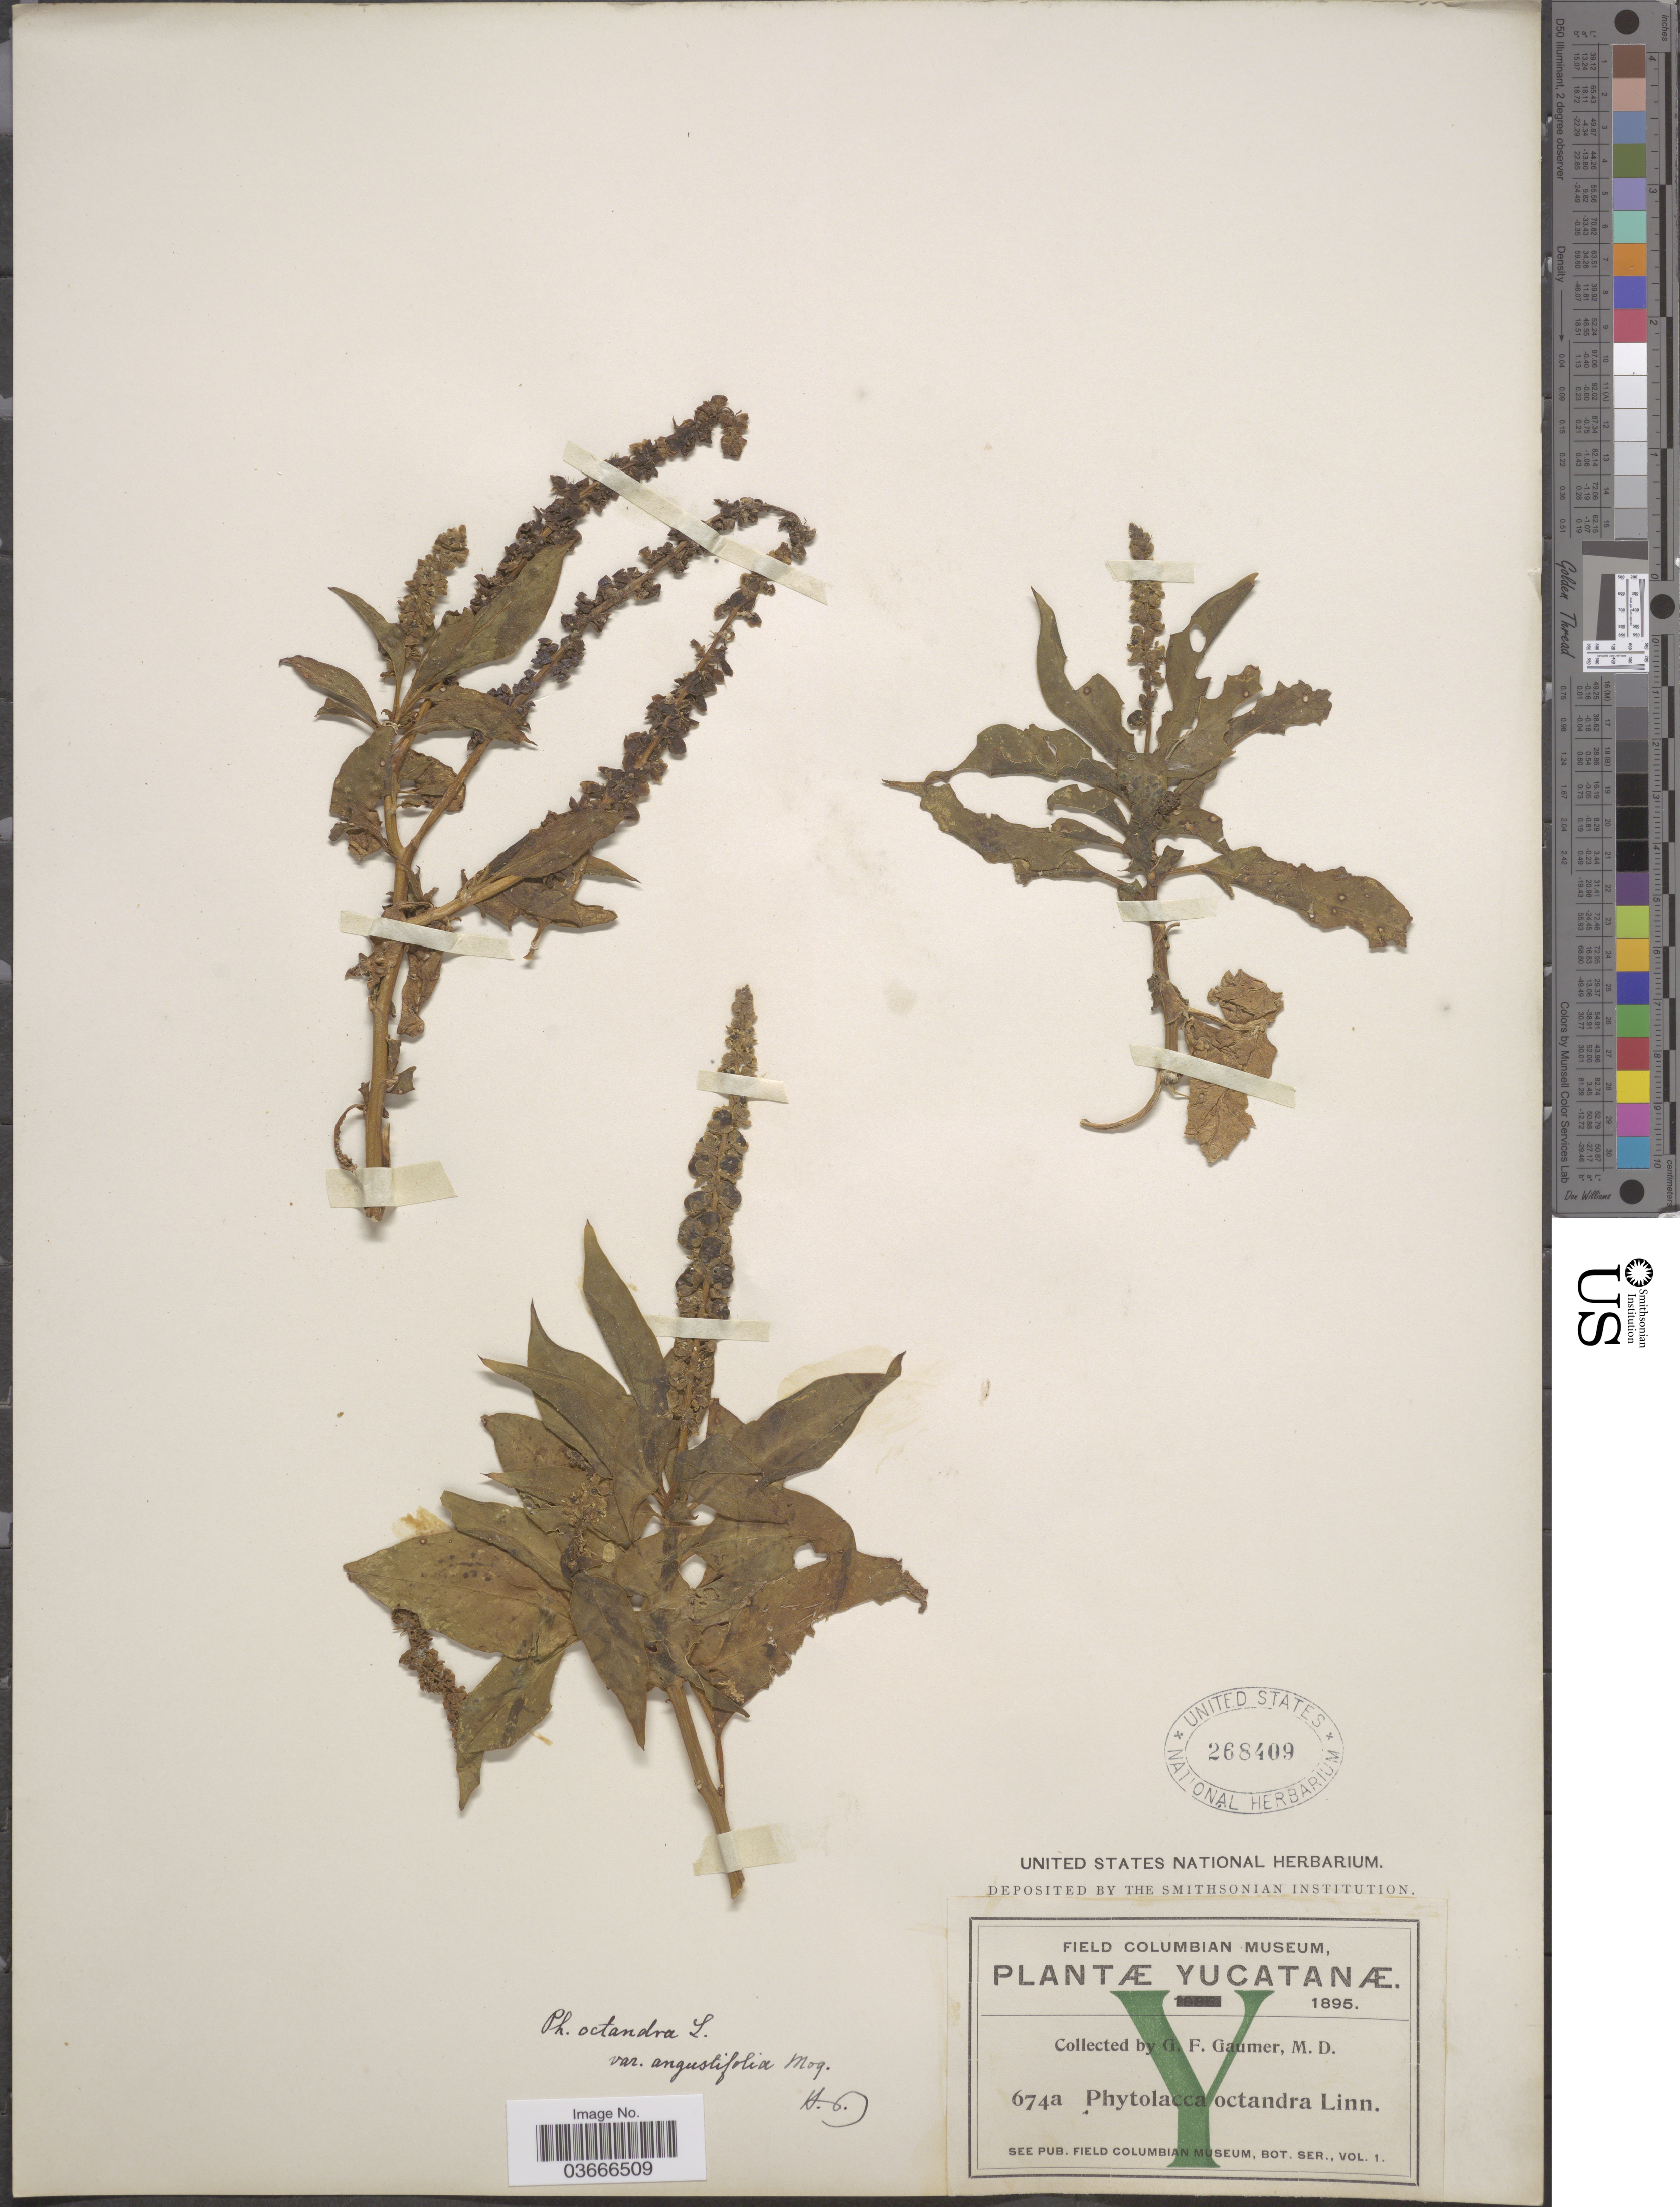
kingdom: Plantae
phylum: Tracheophyta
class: Magnoliopsida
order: Caryophyllales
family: Phytolaccaceae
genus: Phytolacca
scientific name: Phytolacca octandra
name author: L.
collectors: G. F. Gaumer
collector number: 674a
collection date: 1895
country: Mexico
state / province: Yucatán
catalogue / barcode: US 268409